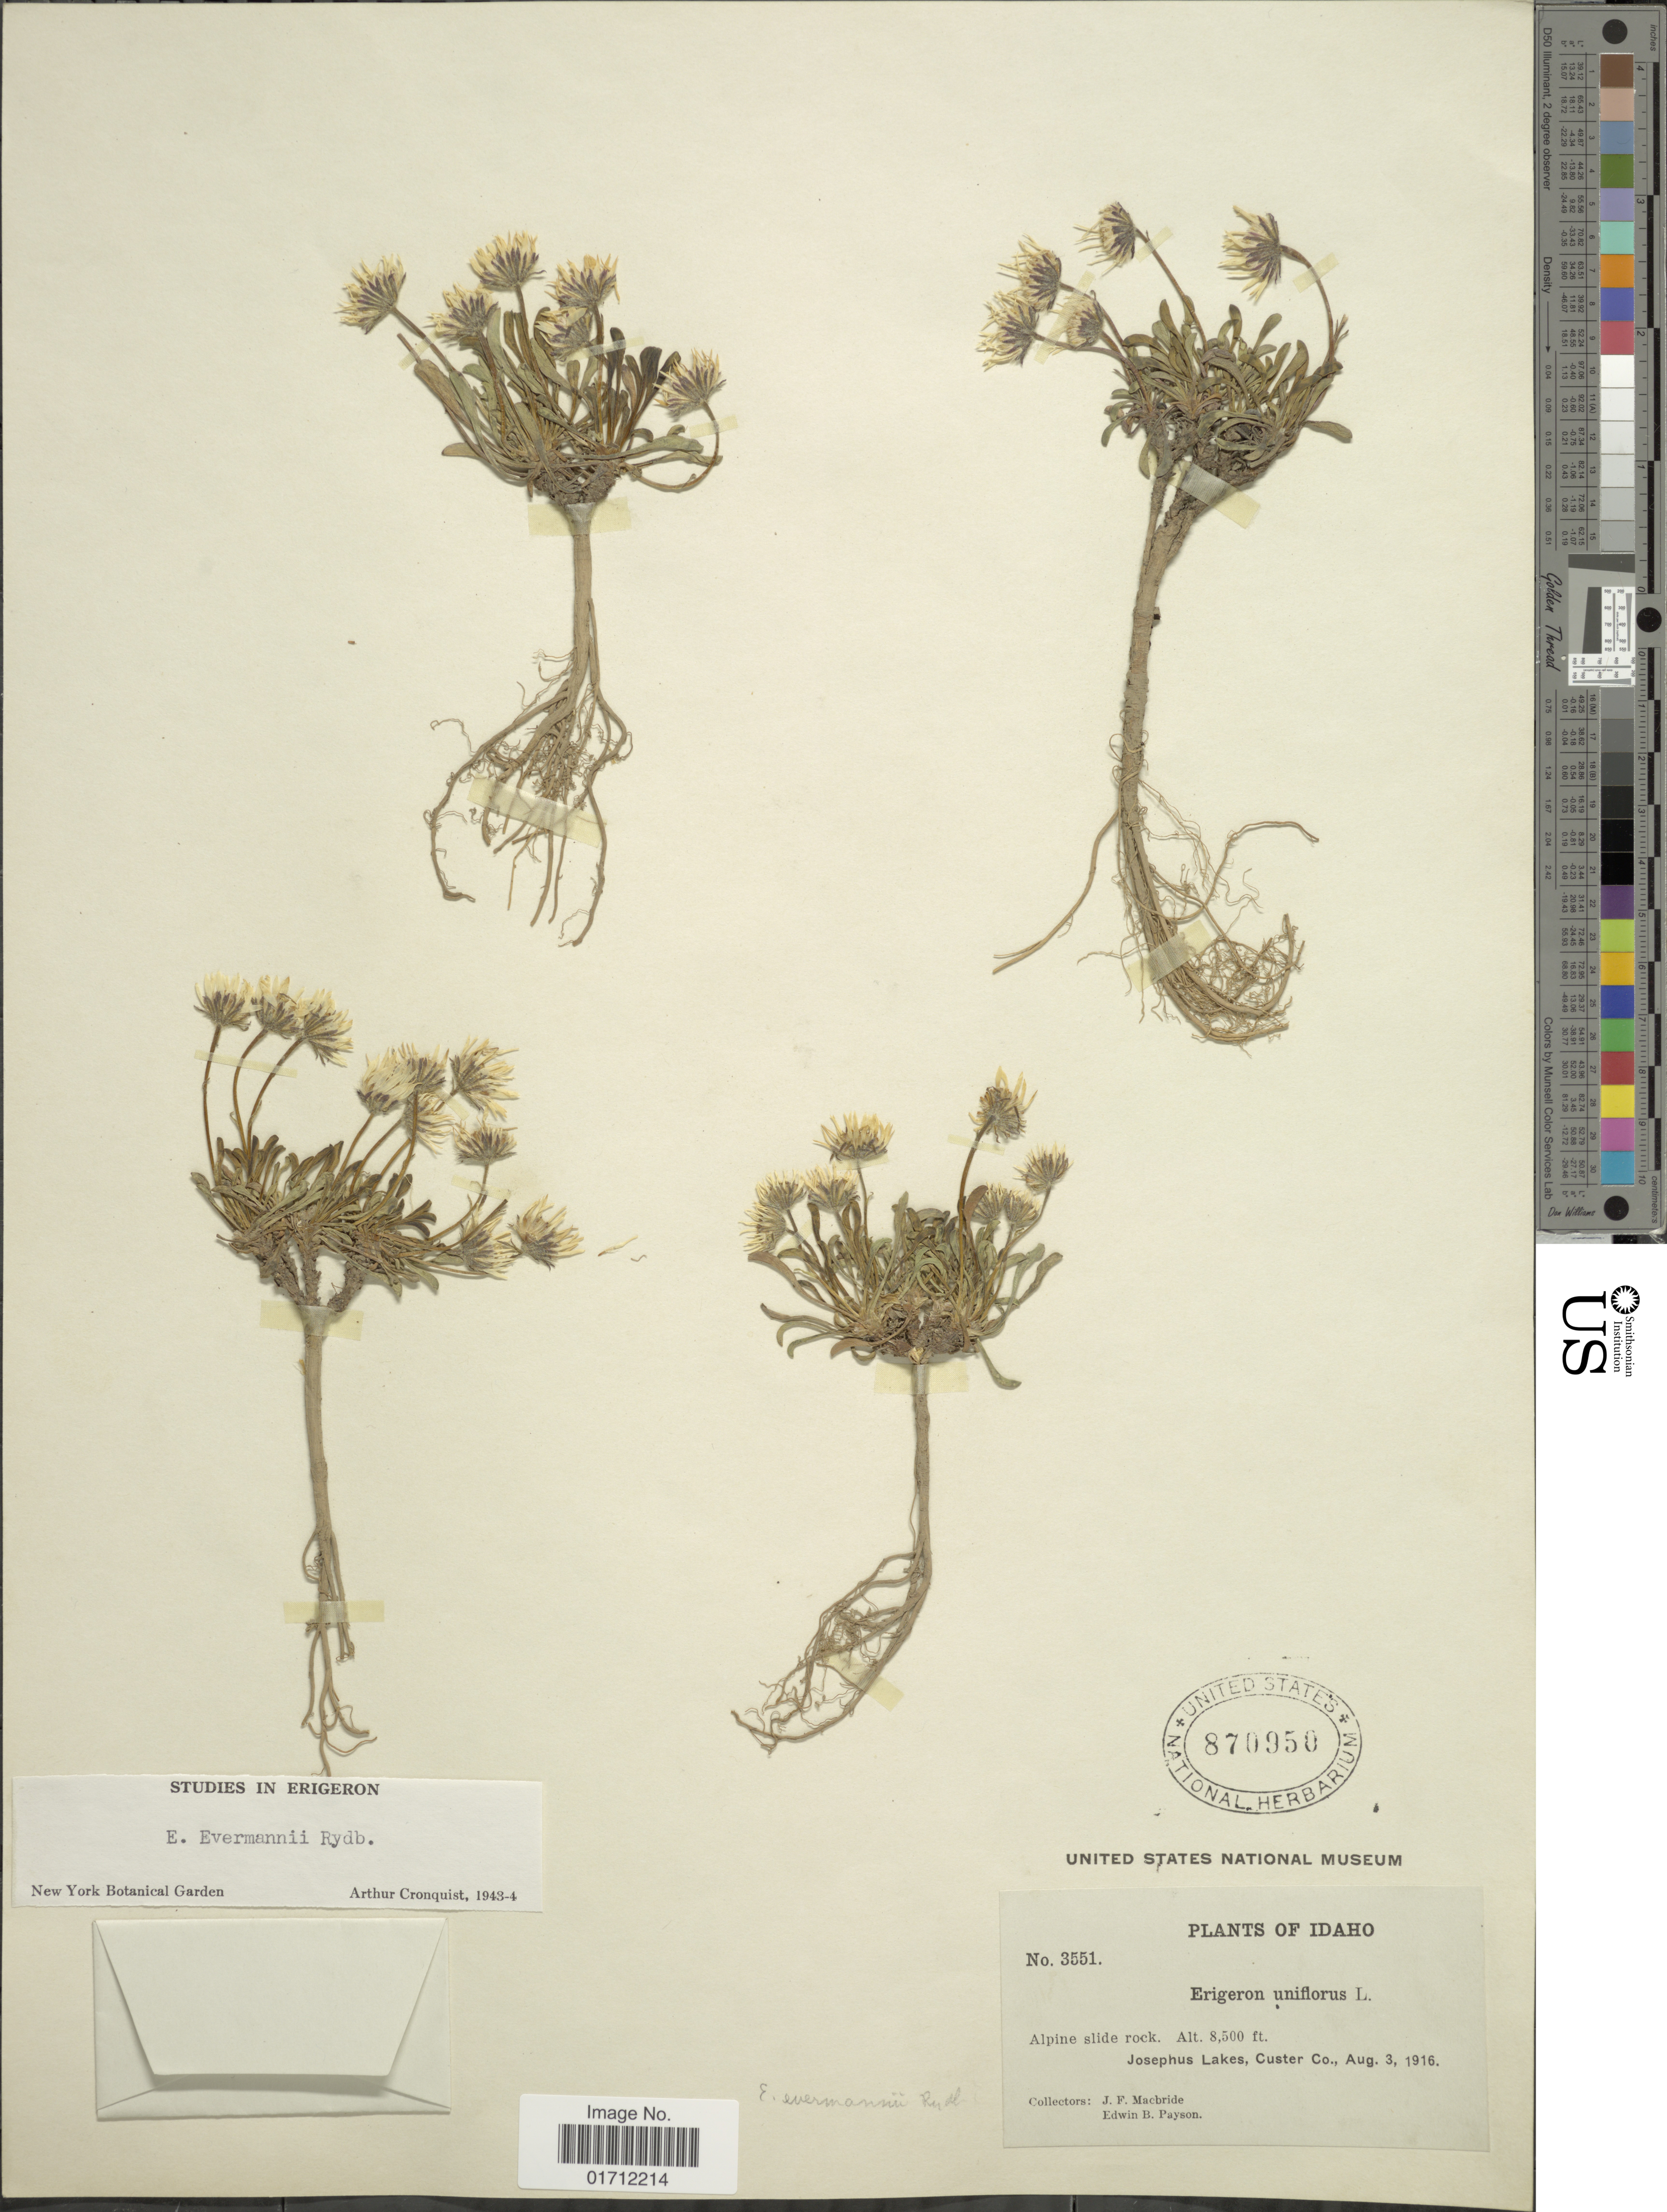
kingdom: Plantae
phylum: Tracheophyta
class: Magnoliopsida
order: Asterales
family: Asteraceae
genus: Erigeron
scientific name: Erigeron evermannii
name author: Rydb.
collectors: J. F. Macbride & E. B. Payson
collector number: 3551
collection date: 1916-08-03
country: United States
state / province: Idaho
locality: Jospehus Lakes, Custer Co.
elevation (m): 2591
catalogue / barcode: US 870950